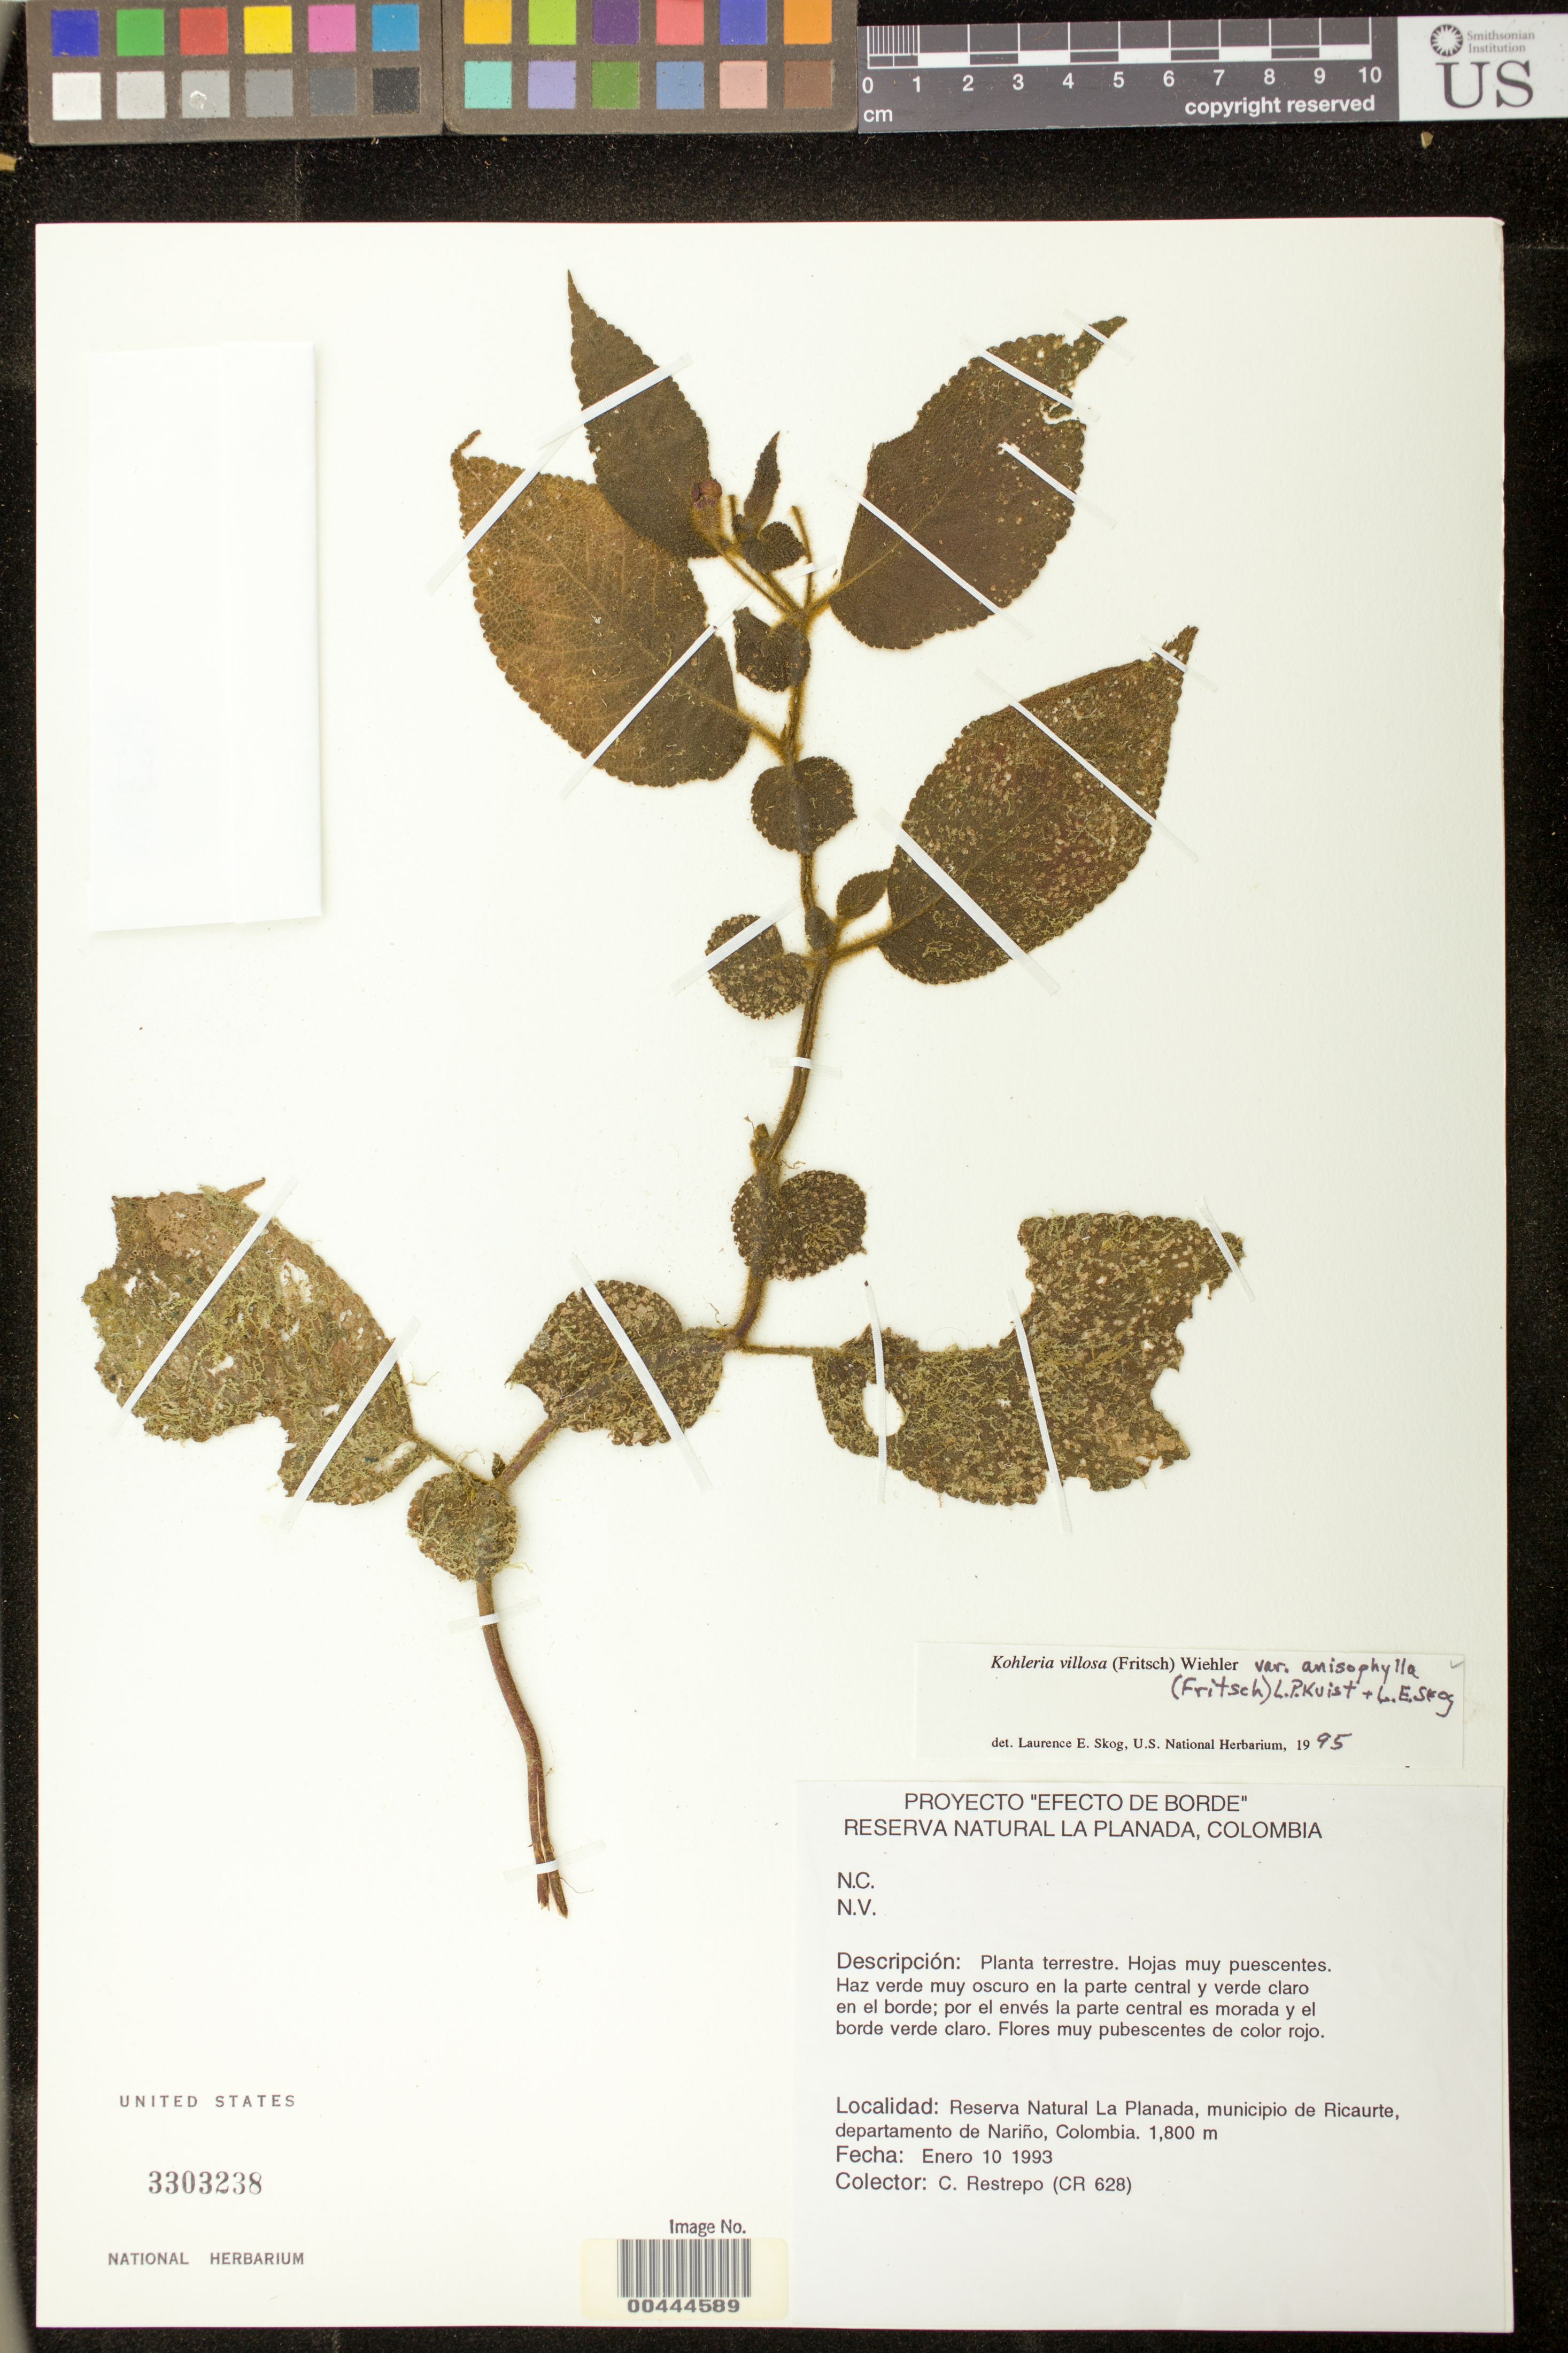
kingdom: Plantae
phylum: Tracheophyta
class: Magnoliopsida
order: Lamiales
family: Gesneriaceae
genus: Kohleria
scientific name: Kohleria anisophylla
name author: (Fritsch) Wiehler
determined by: Skog, Laurence E.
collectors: C. Restrepo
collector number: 628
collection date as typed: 10 Jan 1993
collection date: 1993-01-10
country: Colombia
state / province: Nariño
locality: La Planada Natural Reserve, Ricaurte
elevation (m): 1800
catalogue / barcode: US 3303238